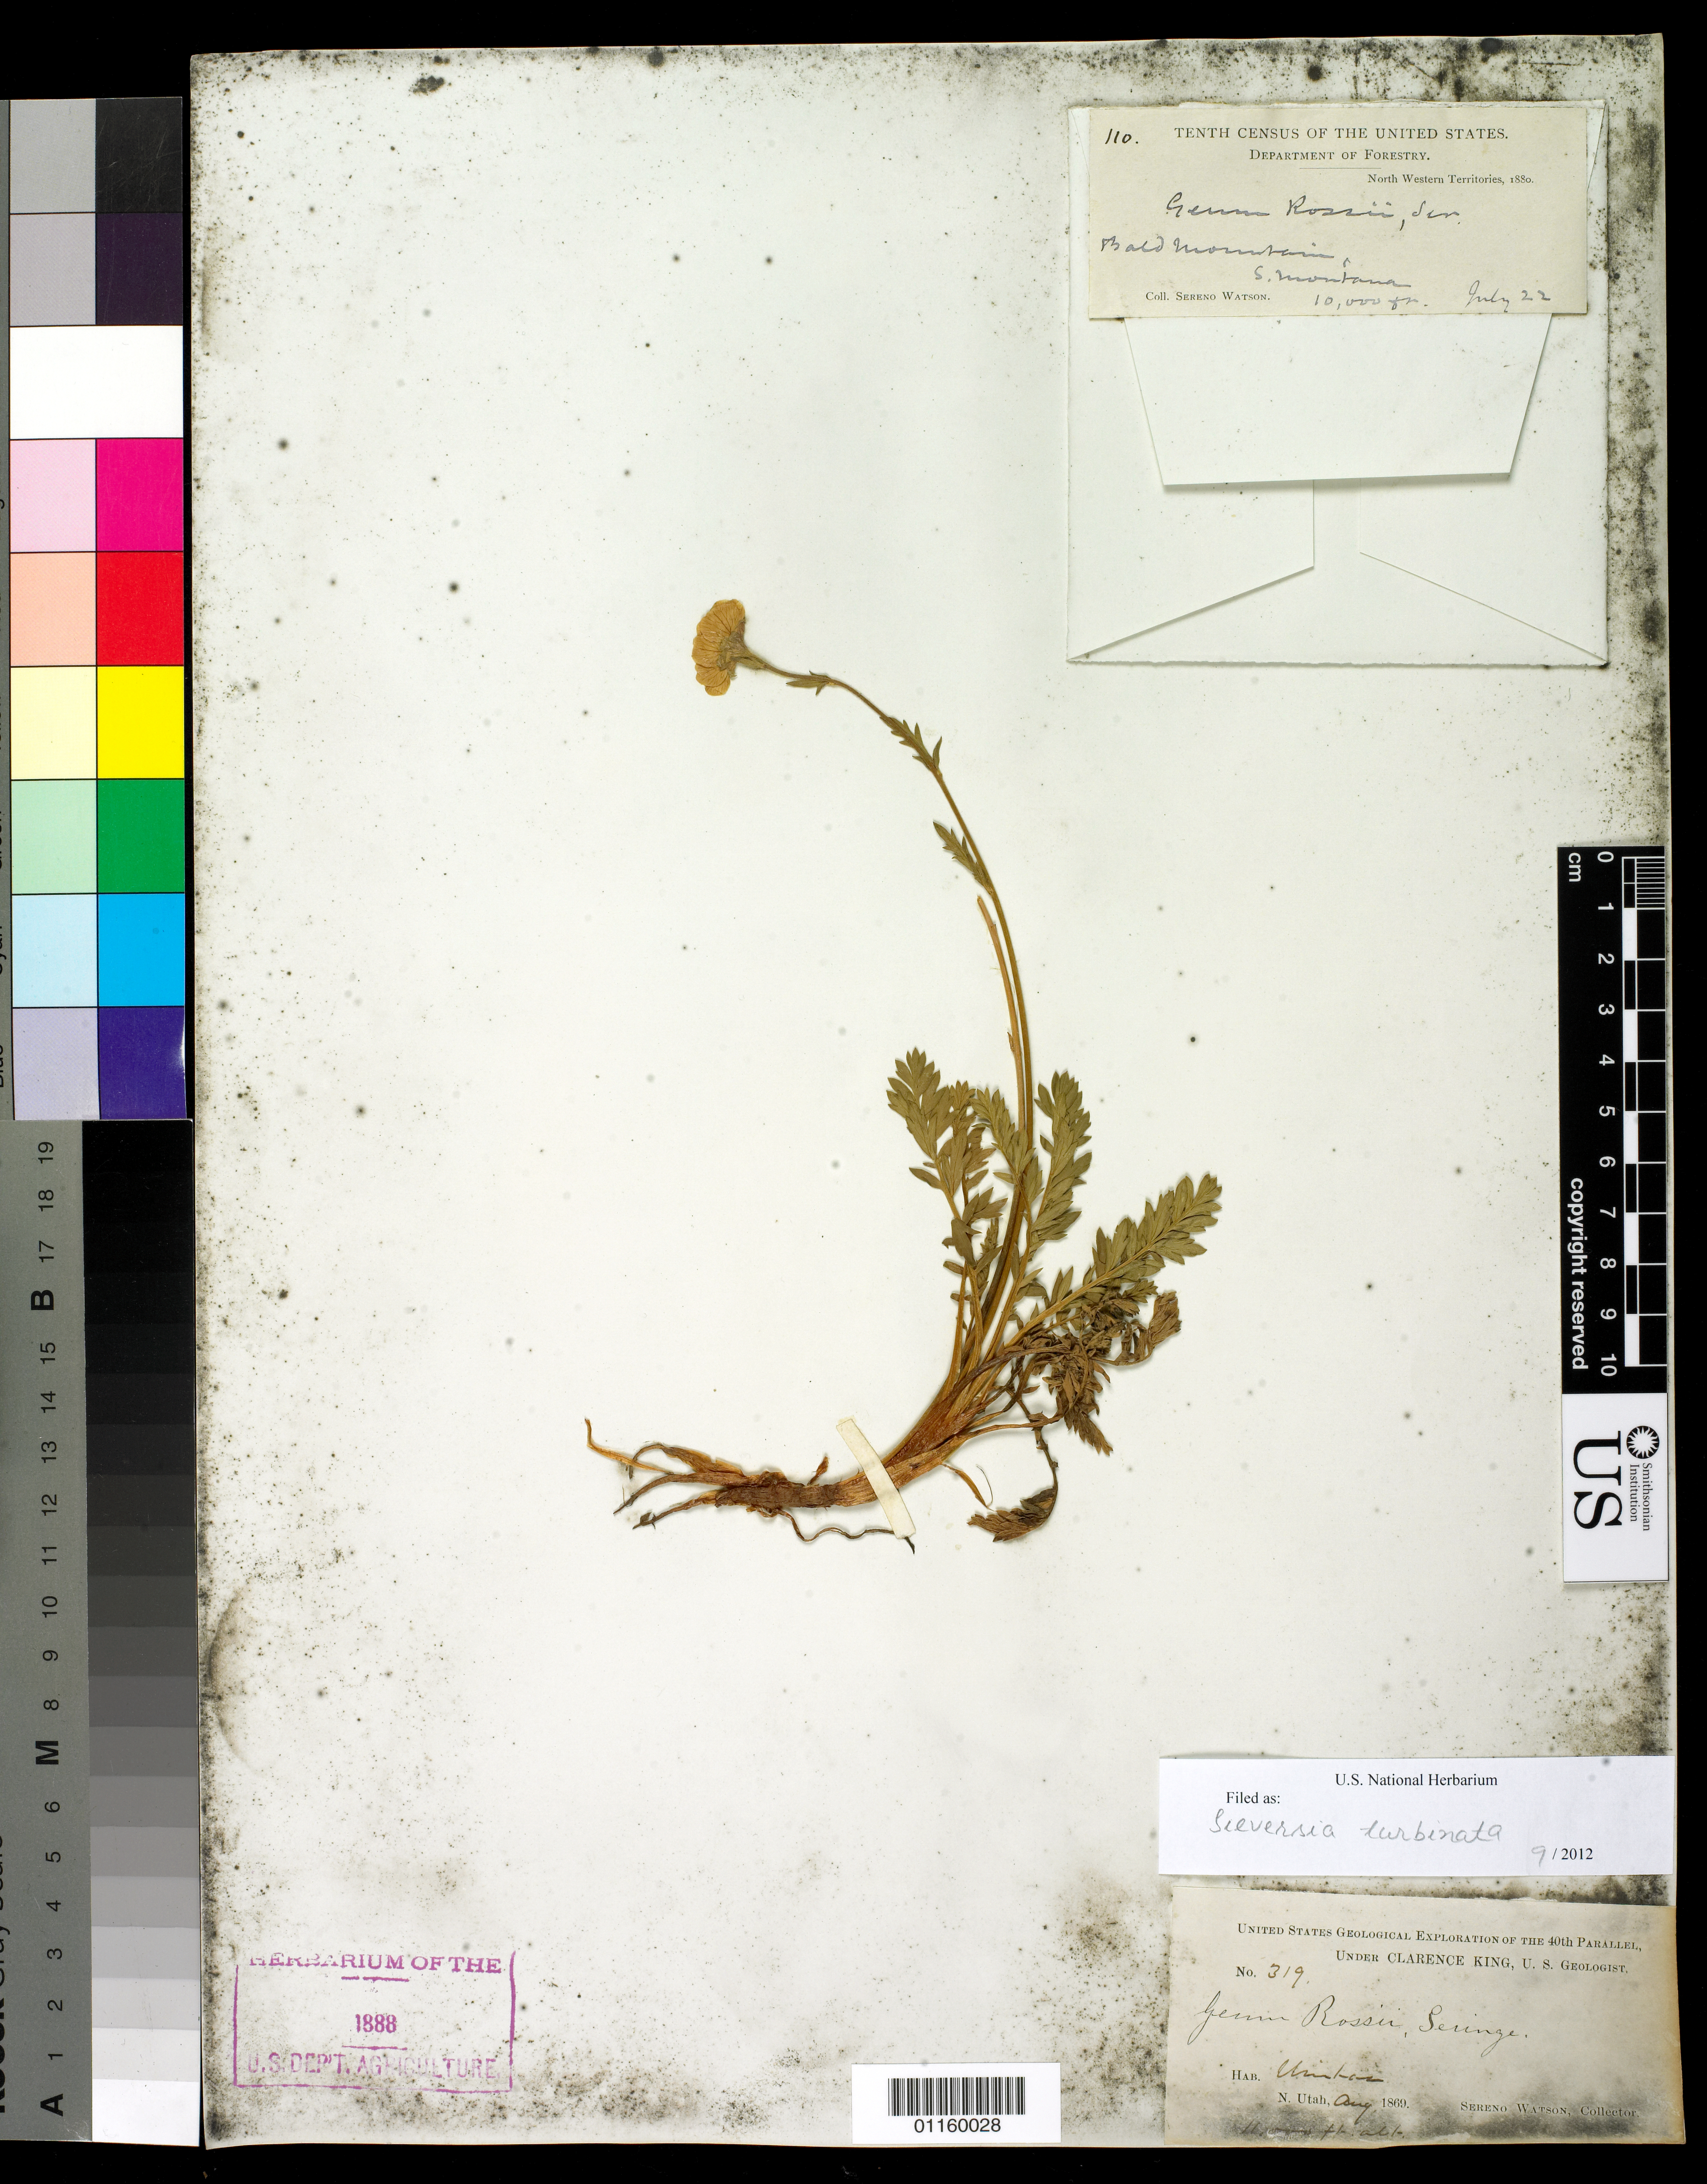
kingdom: Plantae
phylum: Tracheophyta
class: Magnoliopsida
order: Rosales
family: Rosaceae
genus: Geum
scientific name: Geum rossii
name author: (R. Br.) Ser.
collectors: S. Watson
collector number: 319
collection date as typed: Aug 1869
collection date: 1869-08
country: United States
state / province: Utah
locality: Uintas, N.Utah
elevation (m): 3353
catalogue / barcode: US 1